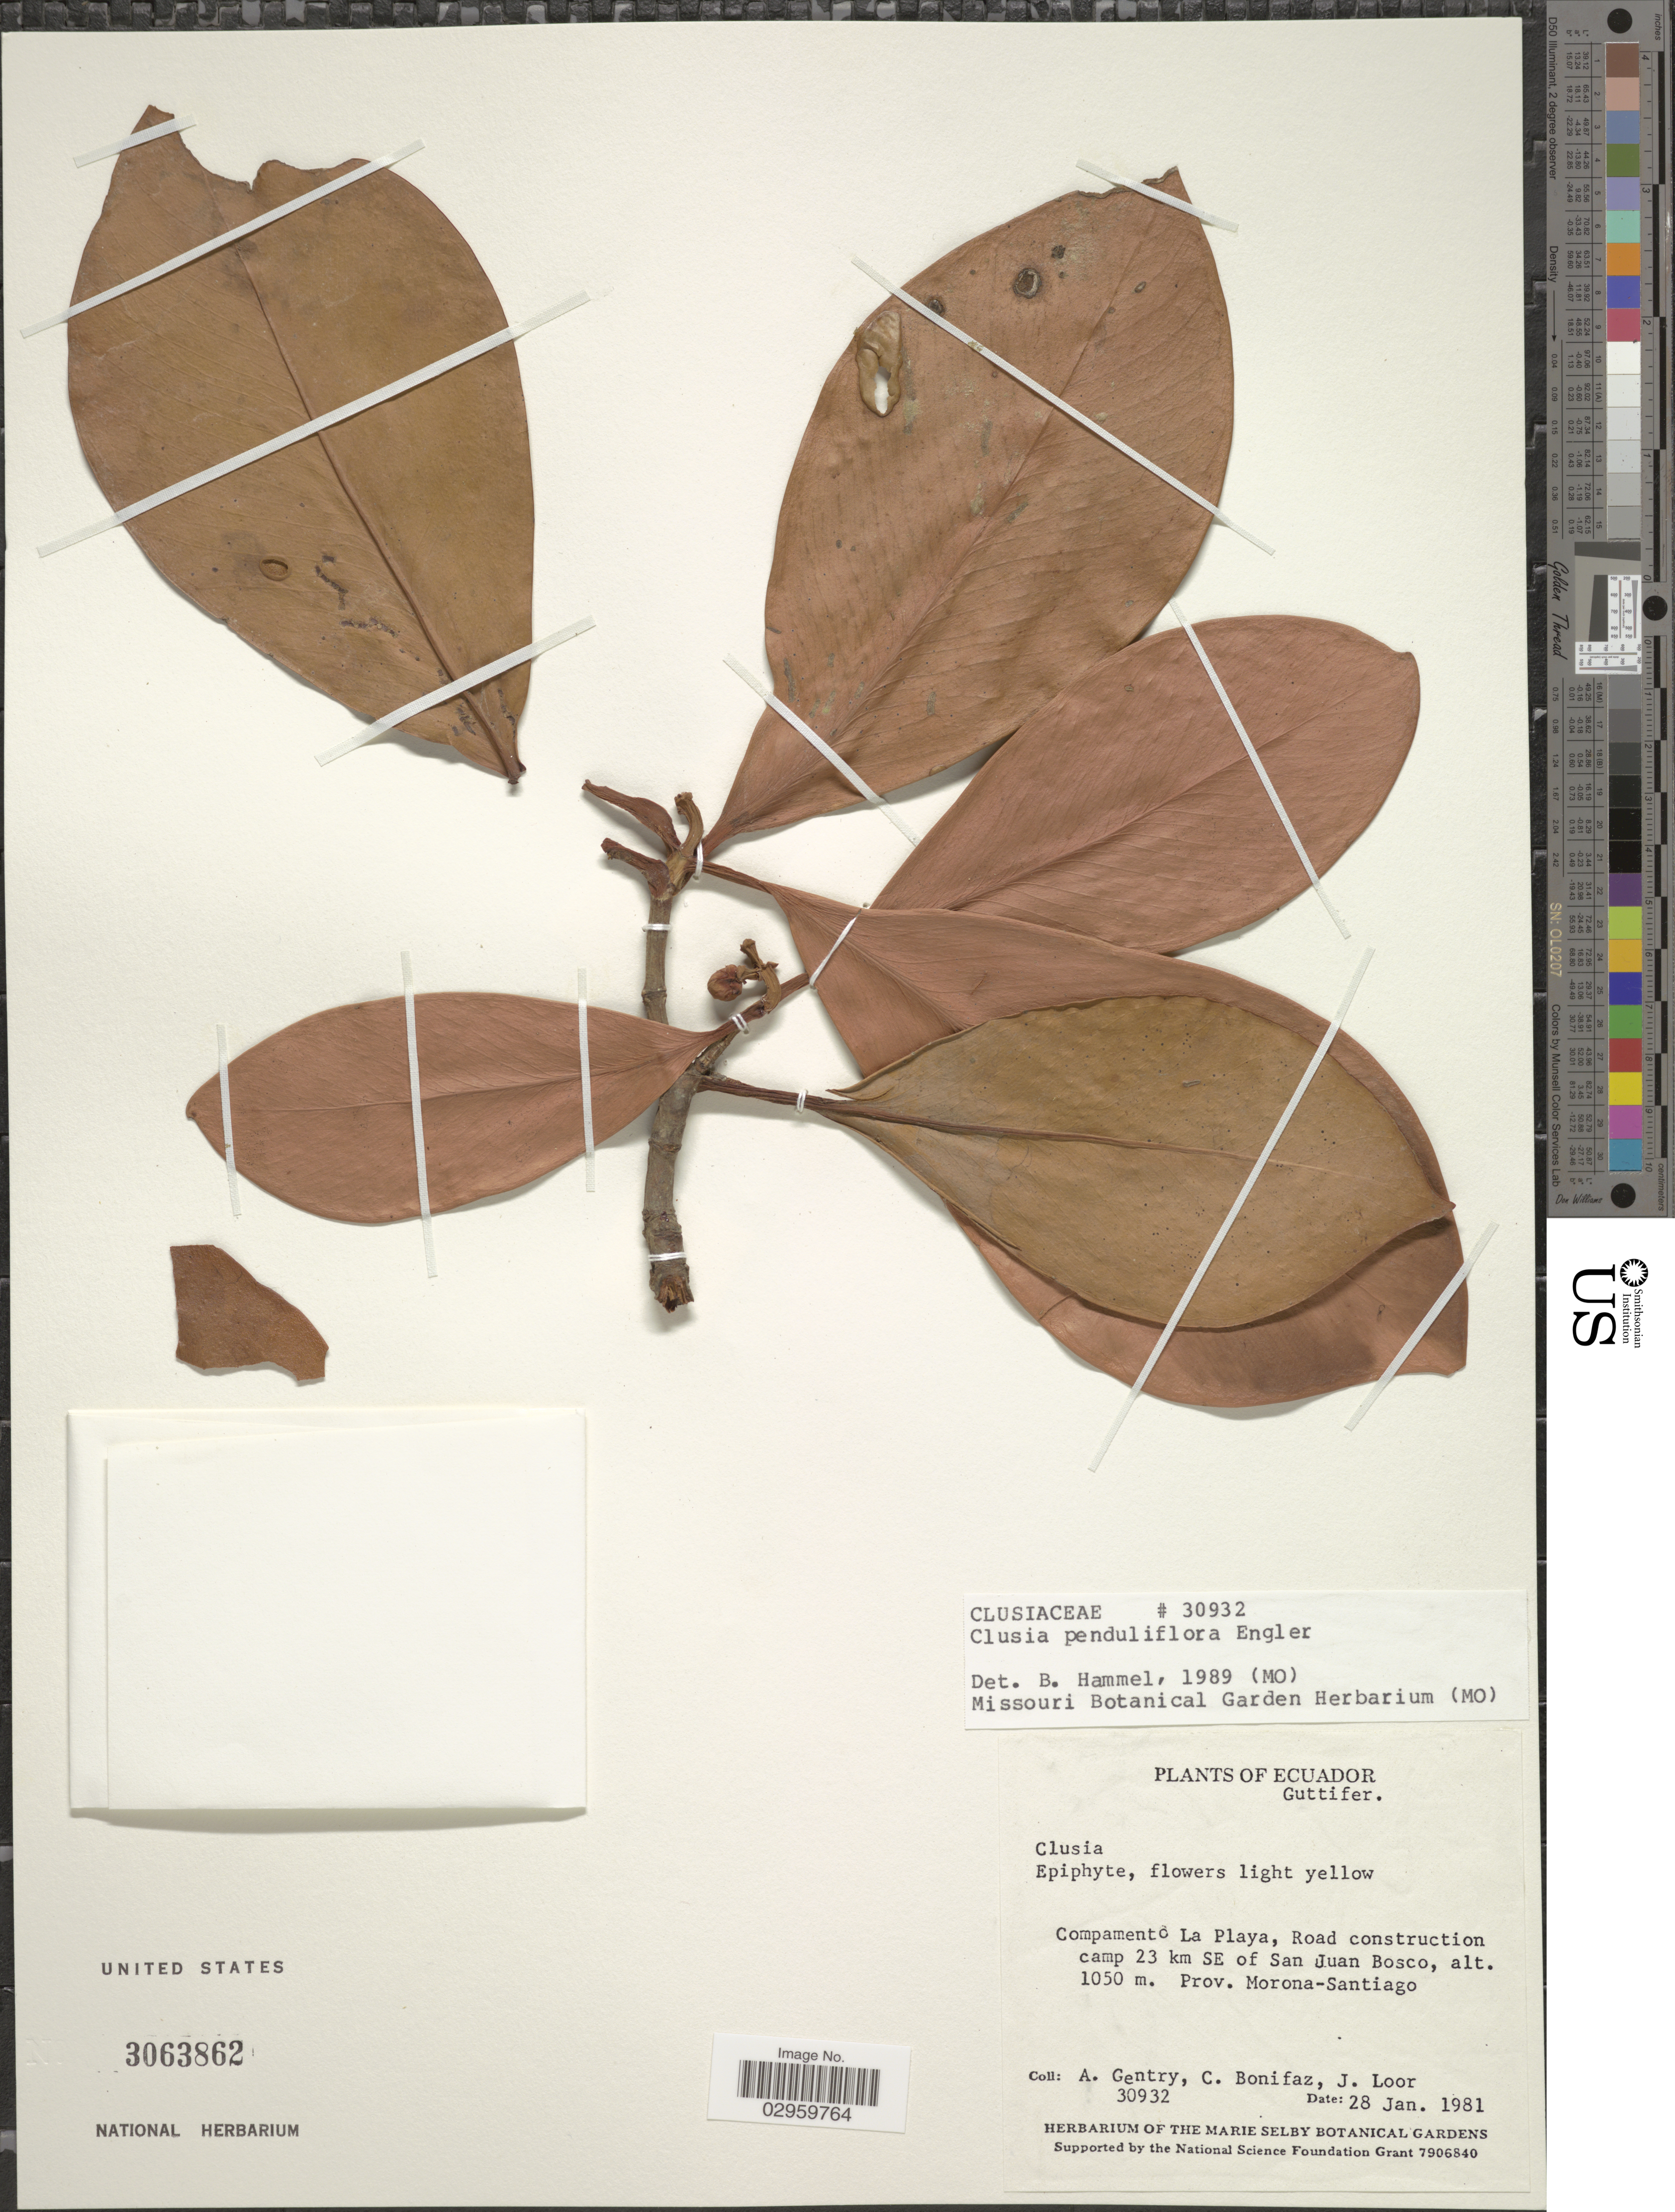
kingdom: Plantae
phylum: Tracheophyta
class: Magnoliopsida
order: Malpighiales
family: Clusiaceae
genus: Clusia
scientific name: Clusia penduliflora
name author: Engl.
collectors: A. H. Gentry, C. Bonifaz & J. Loor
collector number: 30932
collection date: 1981-01-28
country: Ecuador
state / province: Morona-Santiago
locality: Guttifer [unsure placement] Compamento La Playa, Road construction camp 23 km SE of San Juan Bosco.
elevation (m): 1050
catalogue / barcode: US 3063862